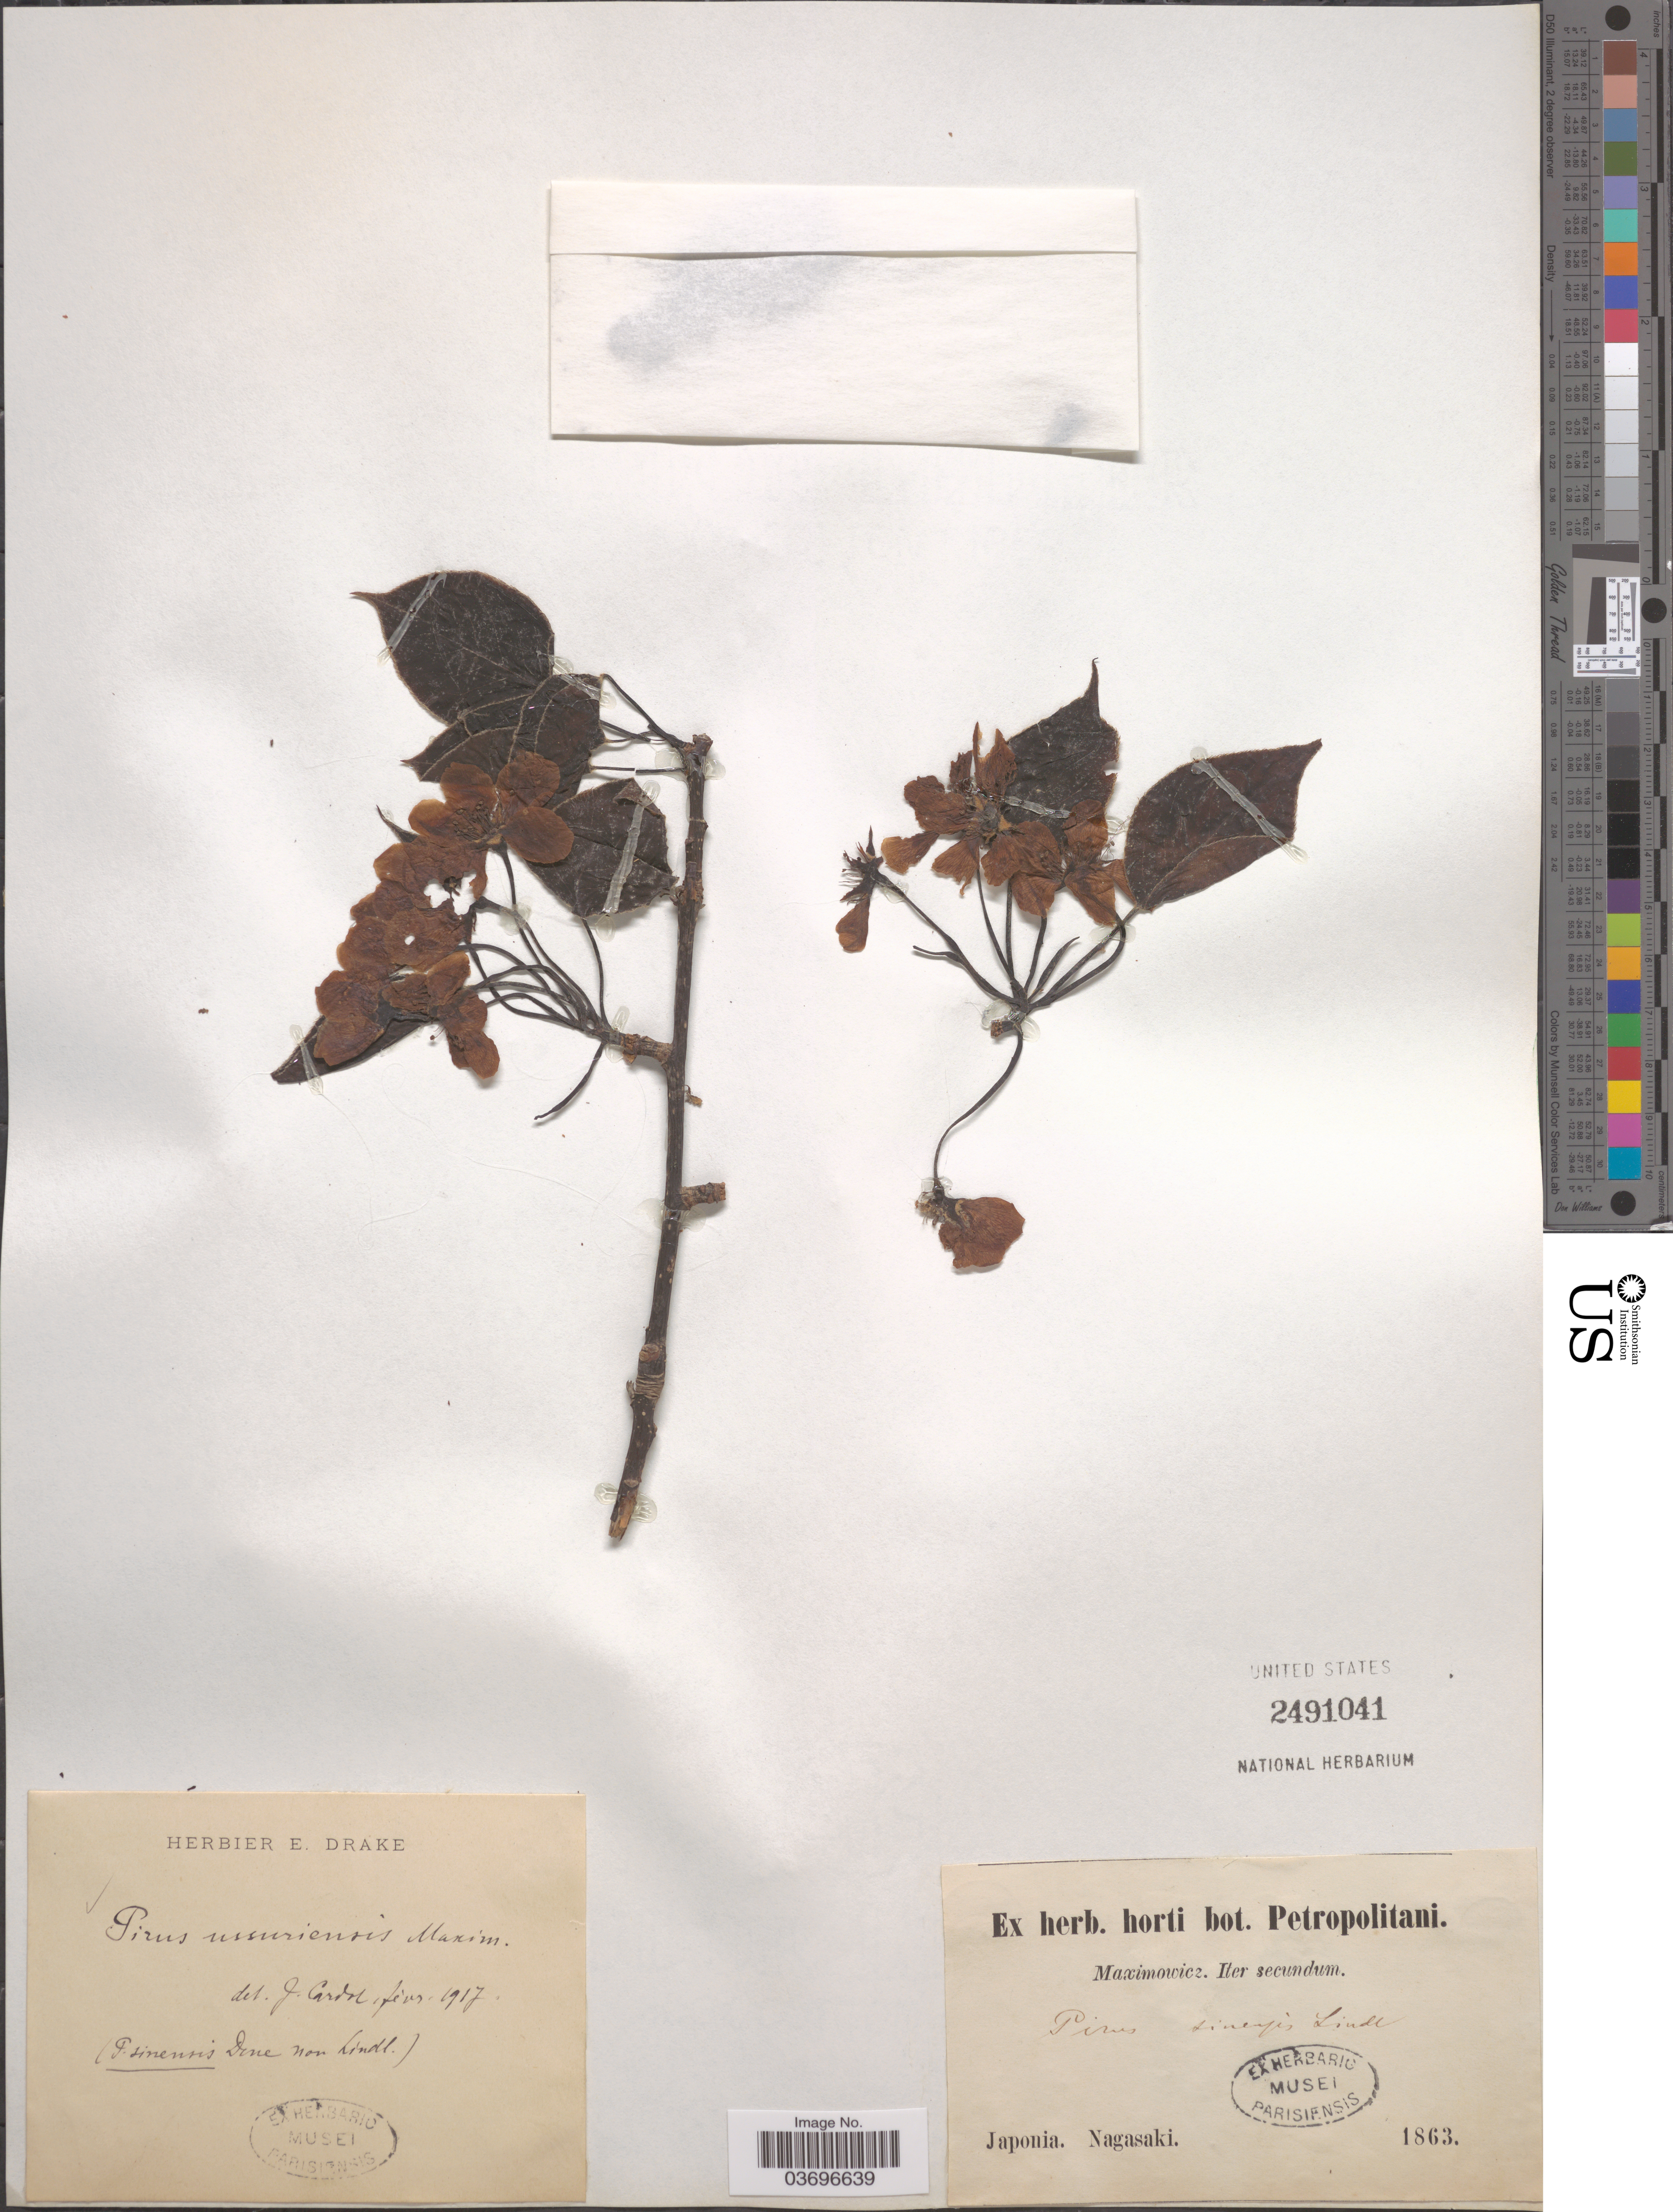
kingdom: Plantae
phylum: Tracheophyta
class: Magnoliopsida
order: Rosales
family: Rosaceae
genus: Pyrus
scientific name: Pyrus ussuriensis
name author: Maxim.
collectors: Maximowicz, --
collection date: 1863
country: Japan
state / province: Nagasaki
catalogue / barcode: US 2491041